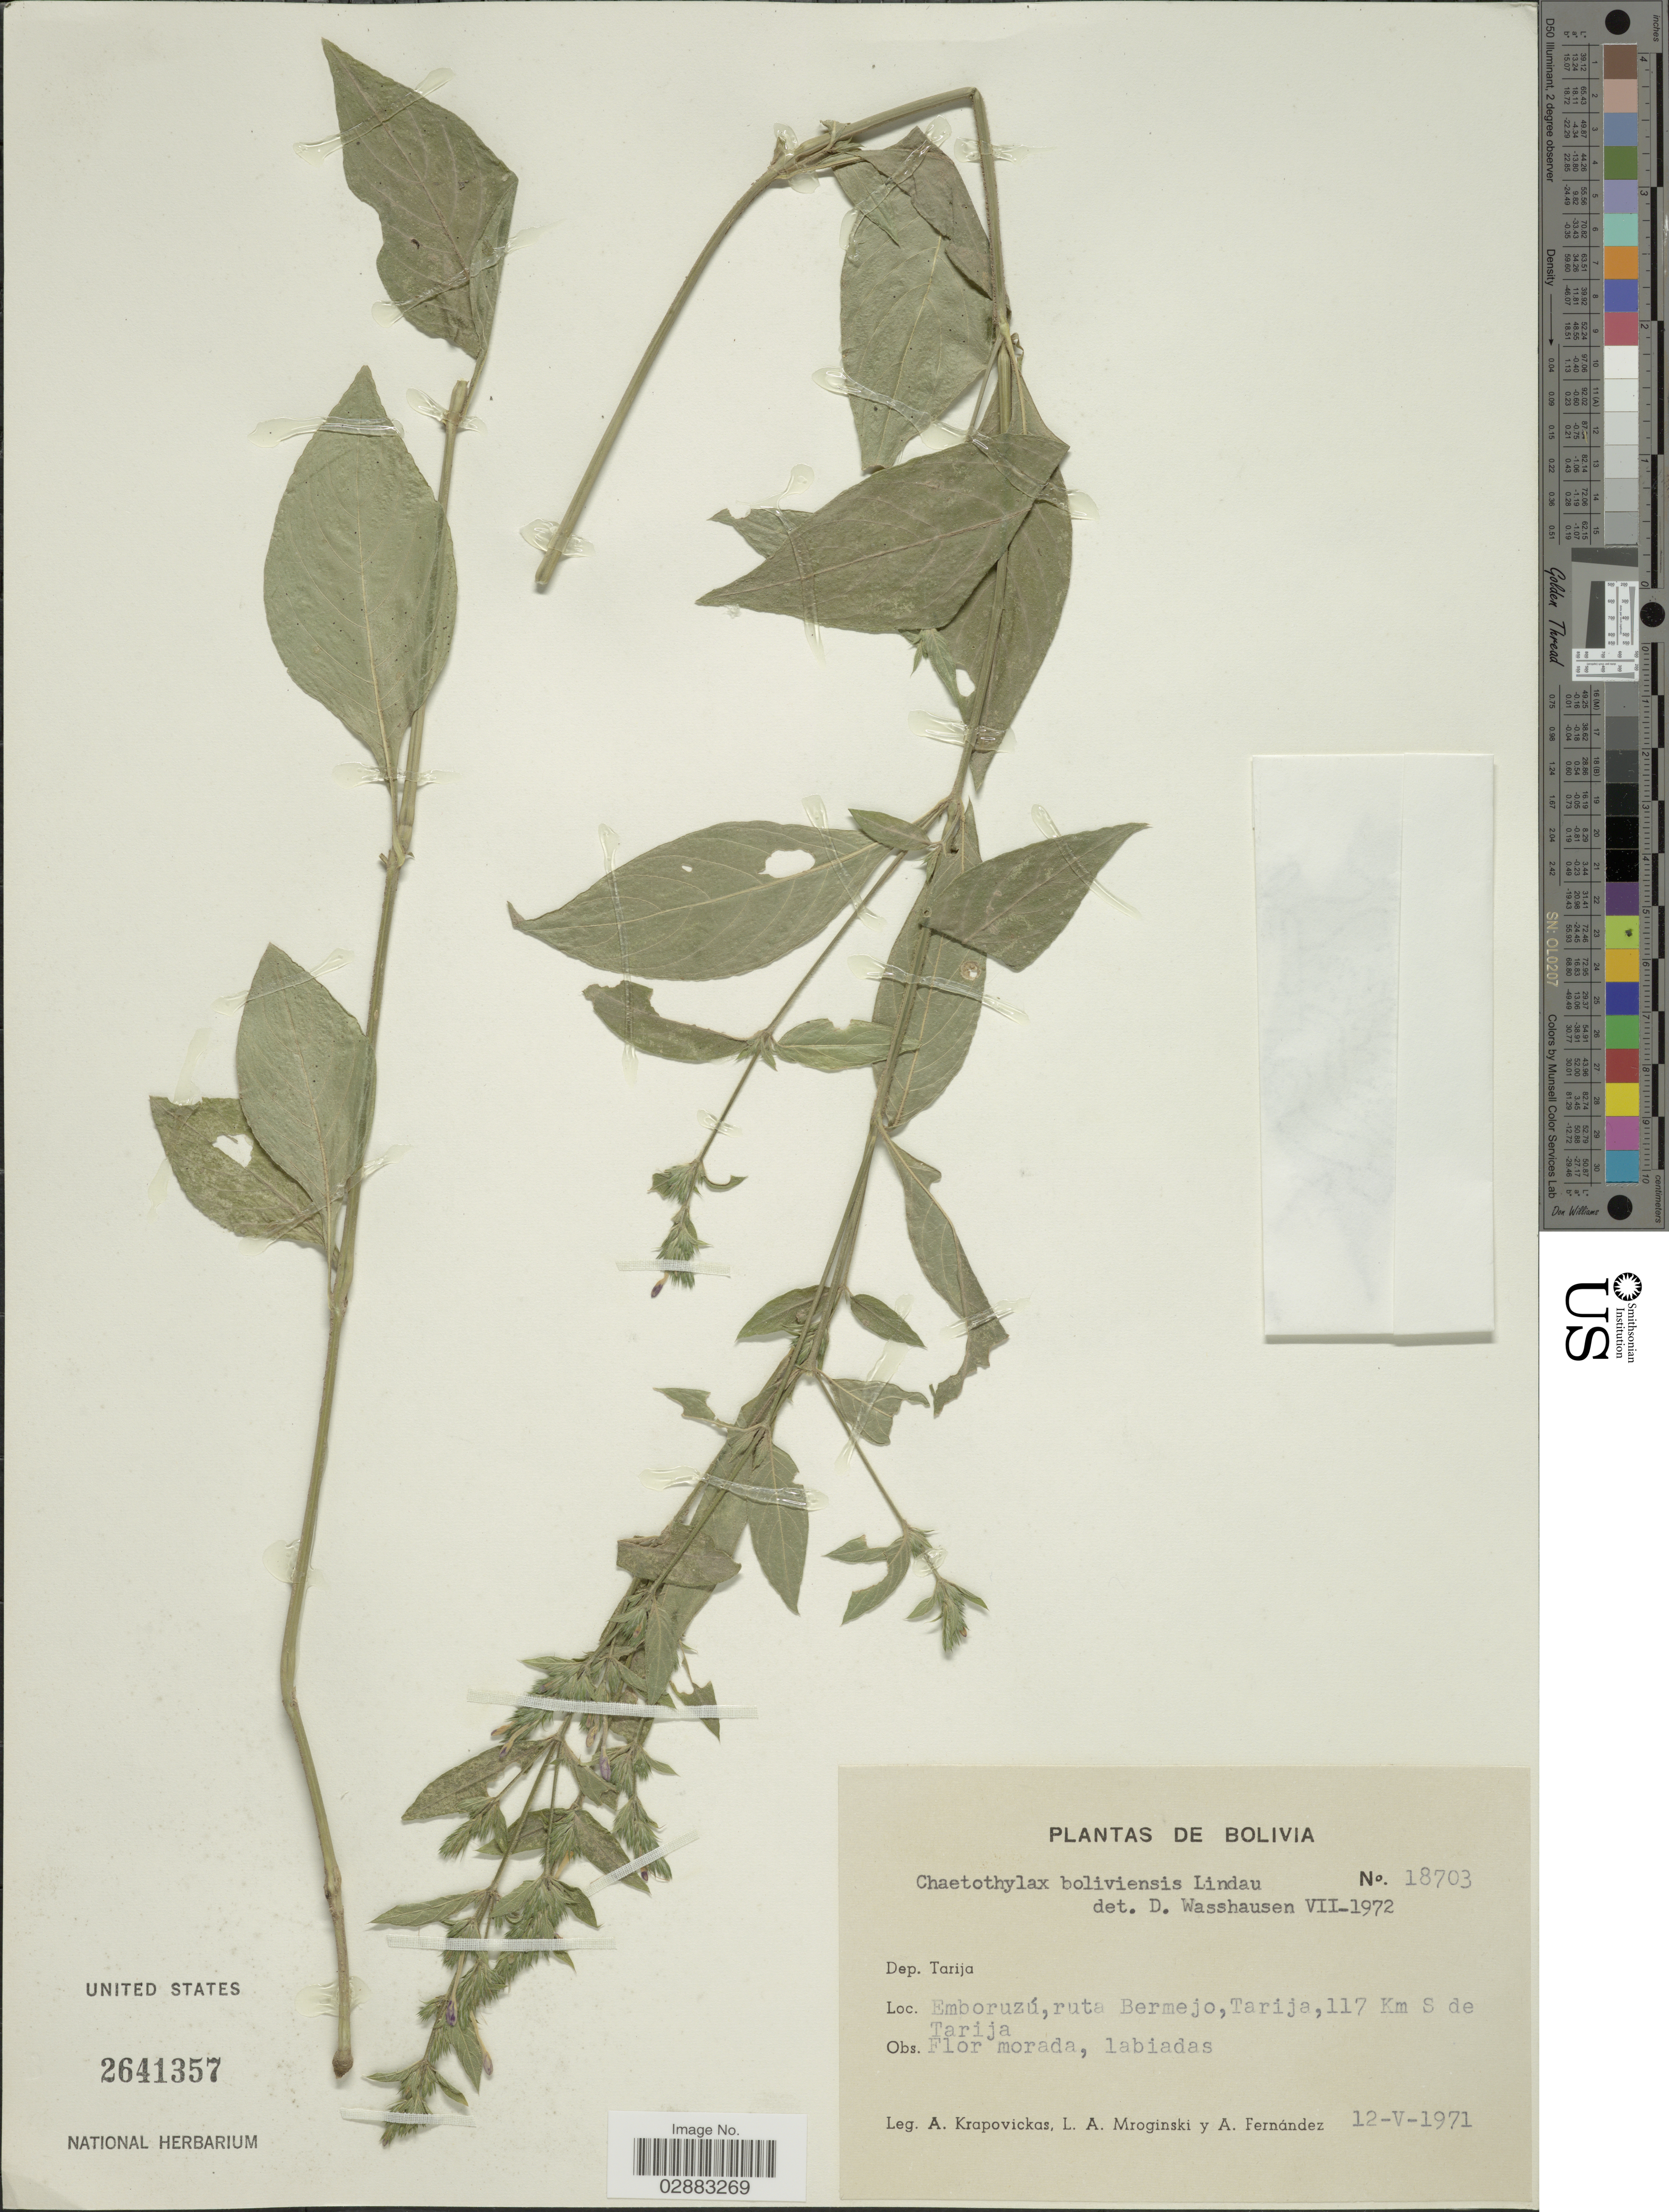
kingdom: Plantae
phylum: Tracheophyta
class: Magnoliopsida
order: Lamiales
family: Acanthaceae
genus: Justicia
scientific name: Justicia goudotii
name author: V.A.W. Graham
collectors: A. Krapovickas, L. Mroginski & A. Fernández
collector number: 18703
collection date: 1971-05-12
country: Bolivia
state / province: Tarija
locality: Dep. Tarija. Emboruzú, ruta Bermejo, Tarija, 117 Km S de Tarija.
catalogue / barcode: US 2641357